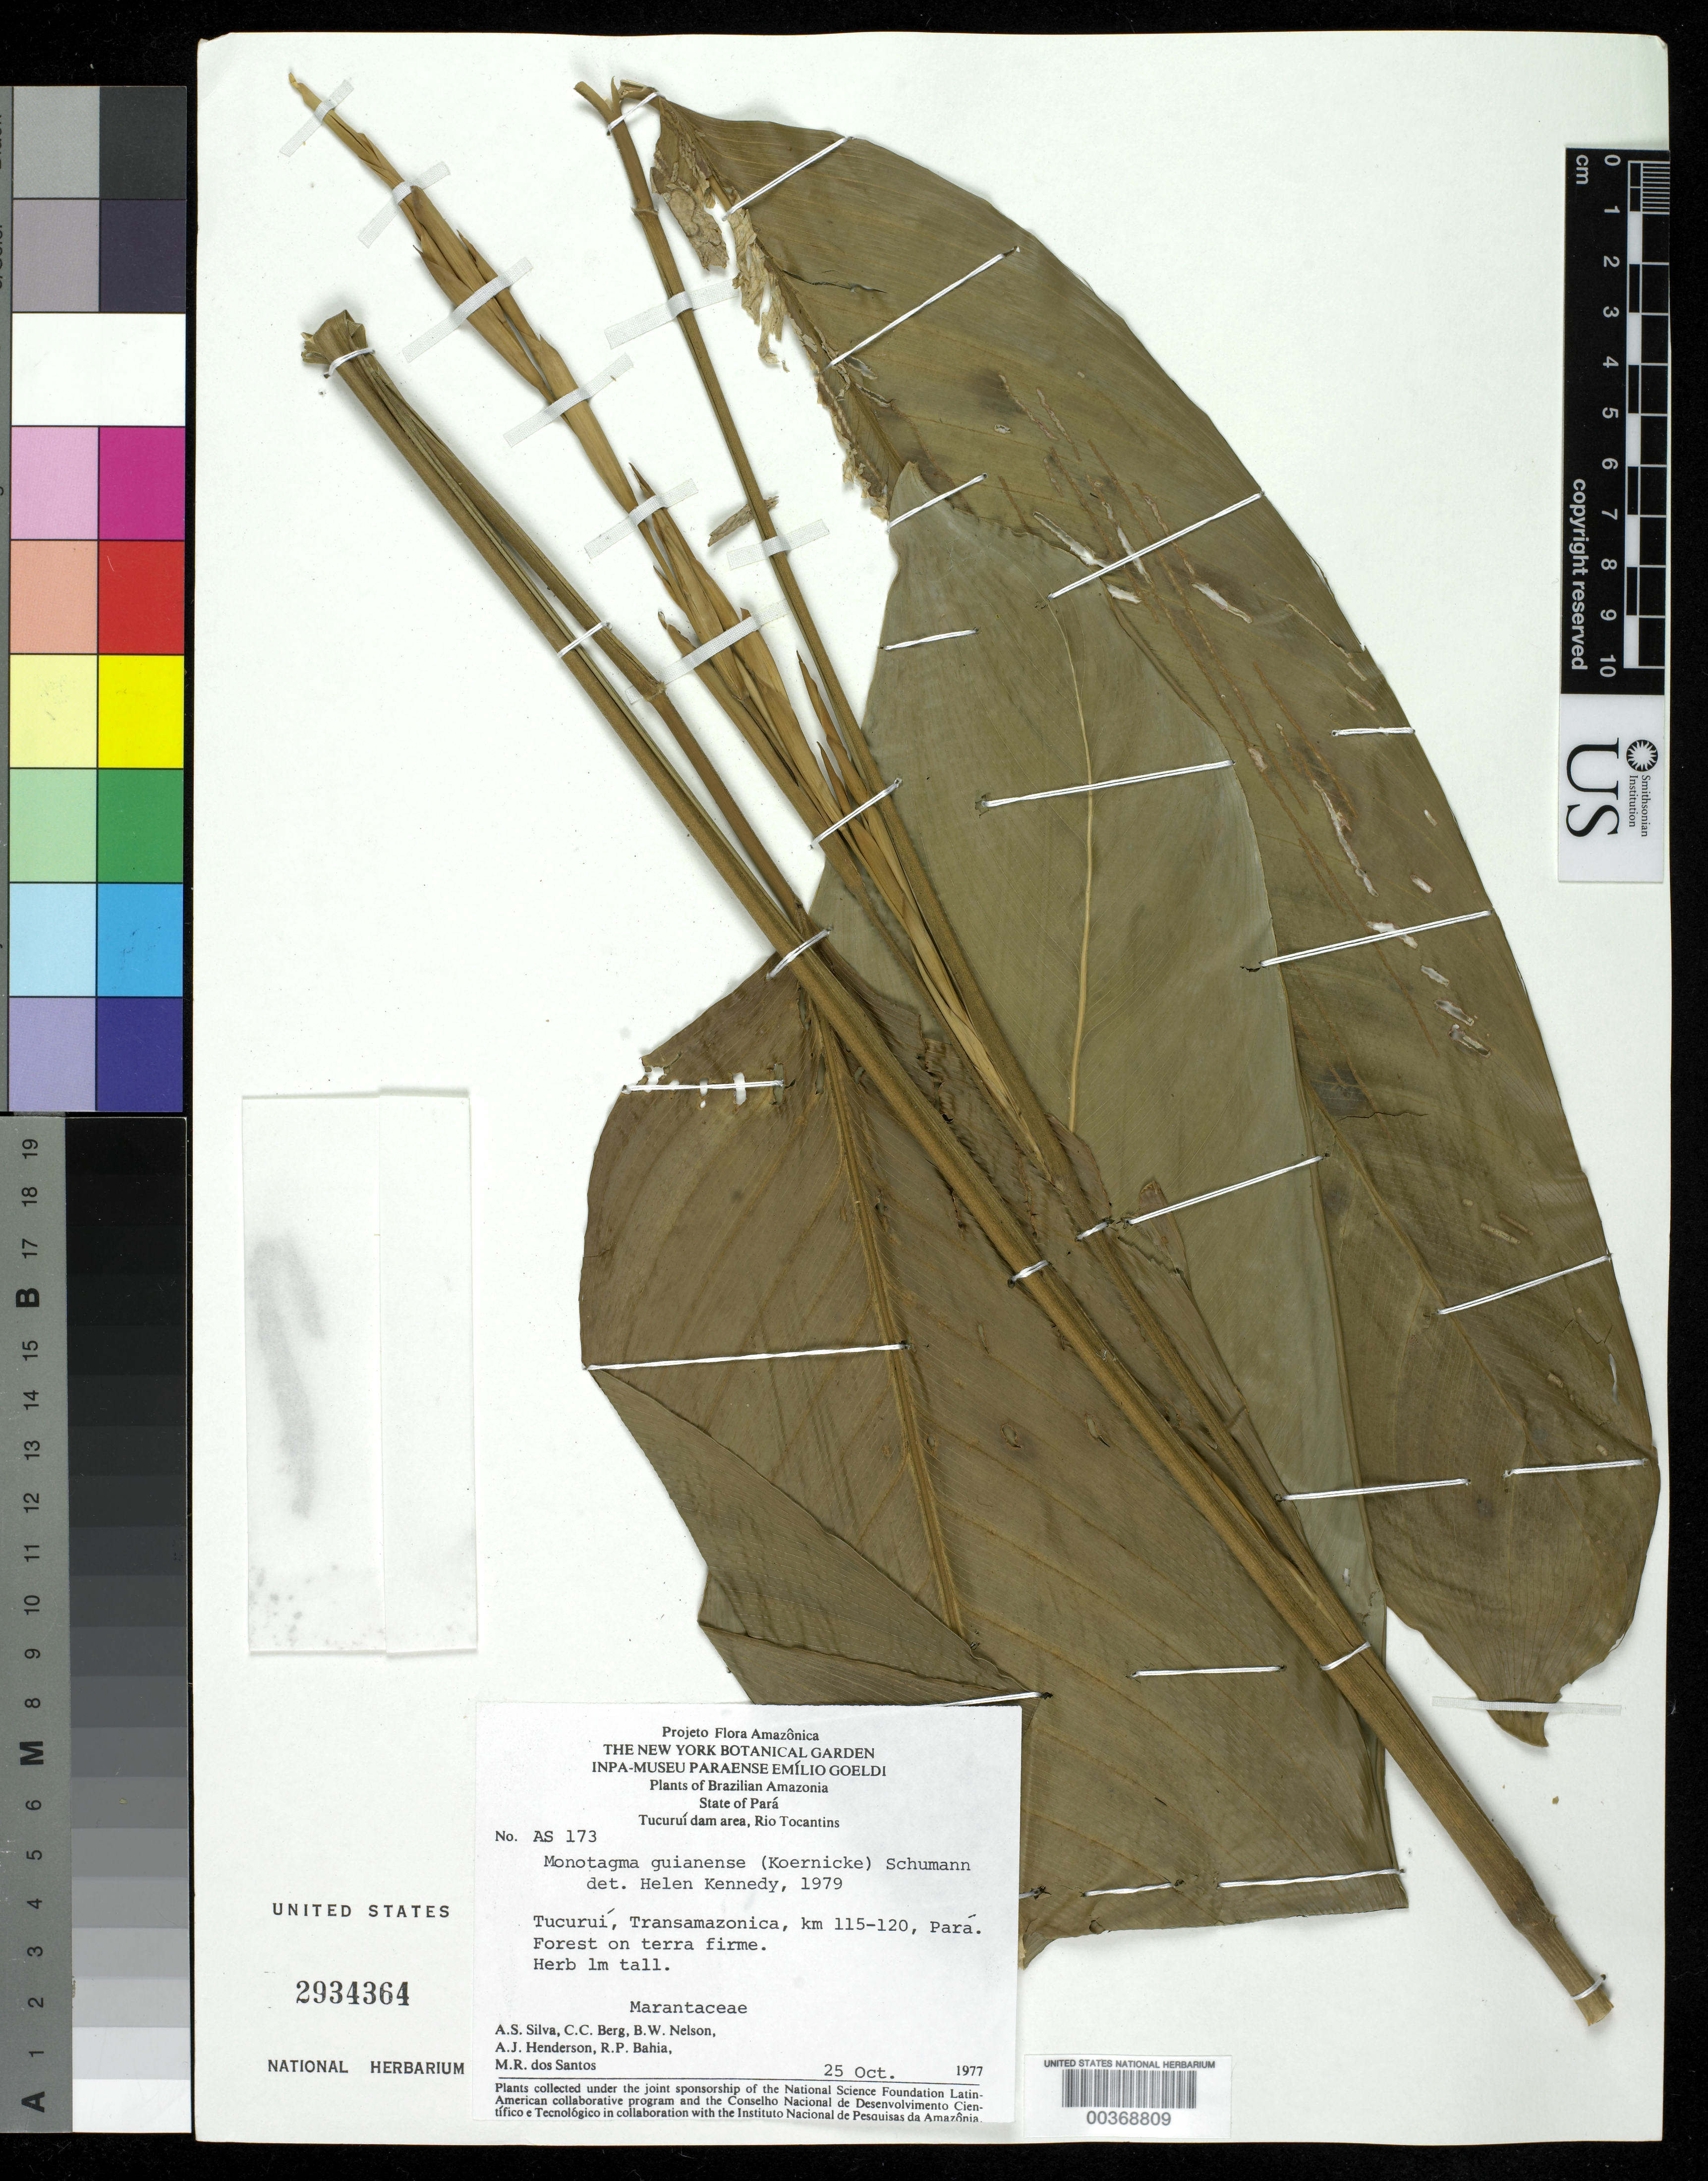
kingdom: Plantae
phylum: Tracheophyta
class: Liliopsida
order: Zingiberales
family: Marantaceae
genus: Monotagma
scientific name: Monotagma guianense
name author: (Körn.) K. Schum.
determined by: Kennedy, Helen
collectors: F. Chagas e Silva, C. C. Berg, B. W. Nelson, A. J. Henderson, R. P. Bahia & M. R. Santos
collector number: As 173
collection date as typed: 25 Oct 1977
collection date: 1977-10-25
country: Brazil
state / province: Pará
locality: Plants of brazilian amazonia, tucurui dam area, rio tocantins, tucurui, transamazonica, km 115-120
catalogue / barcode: US 2934364